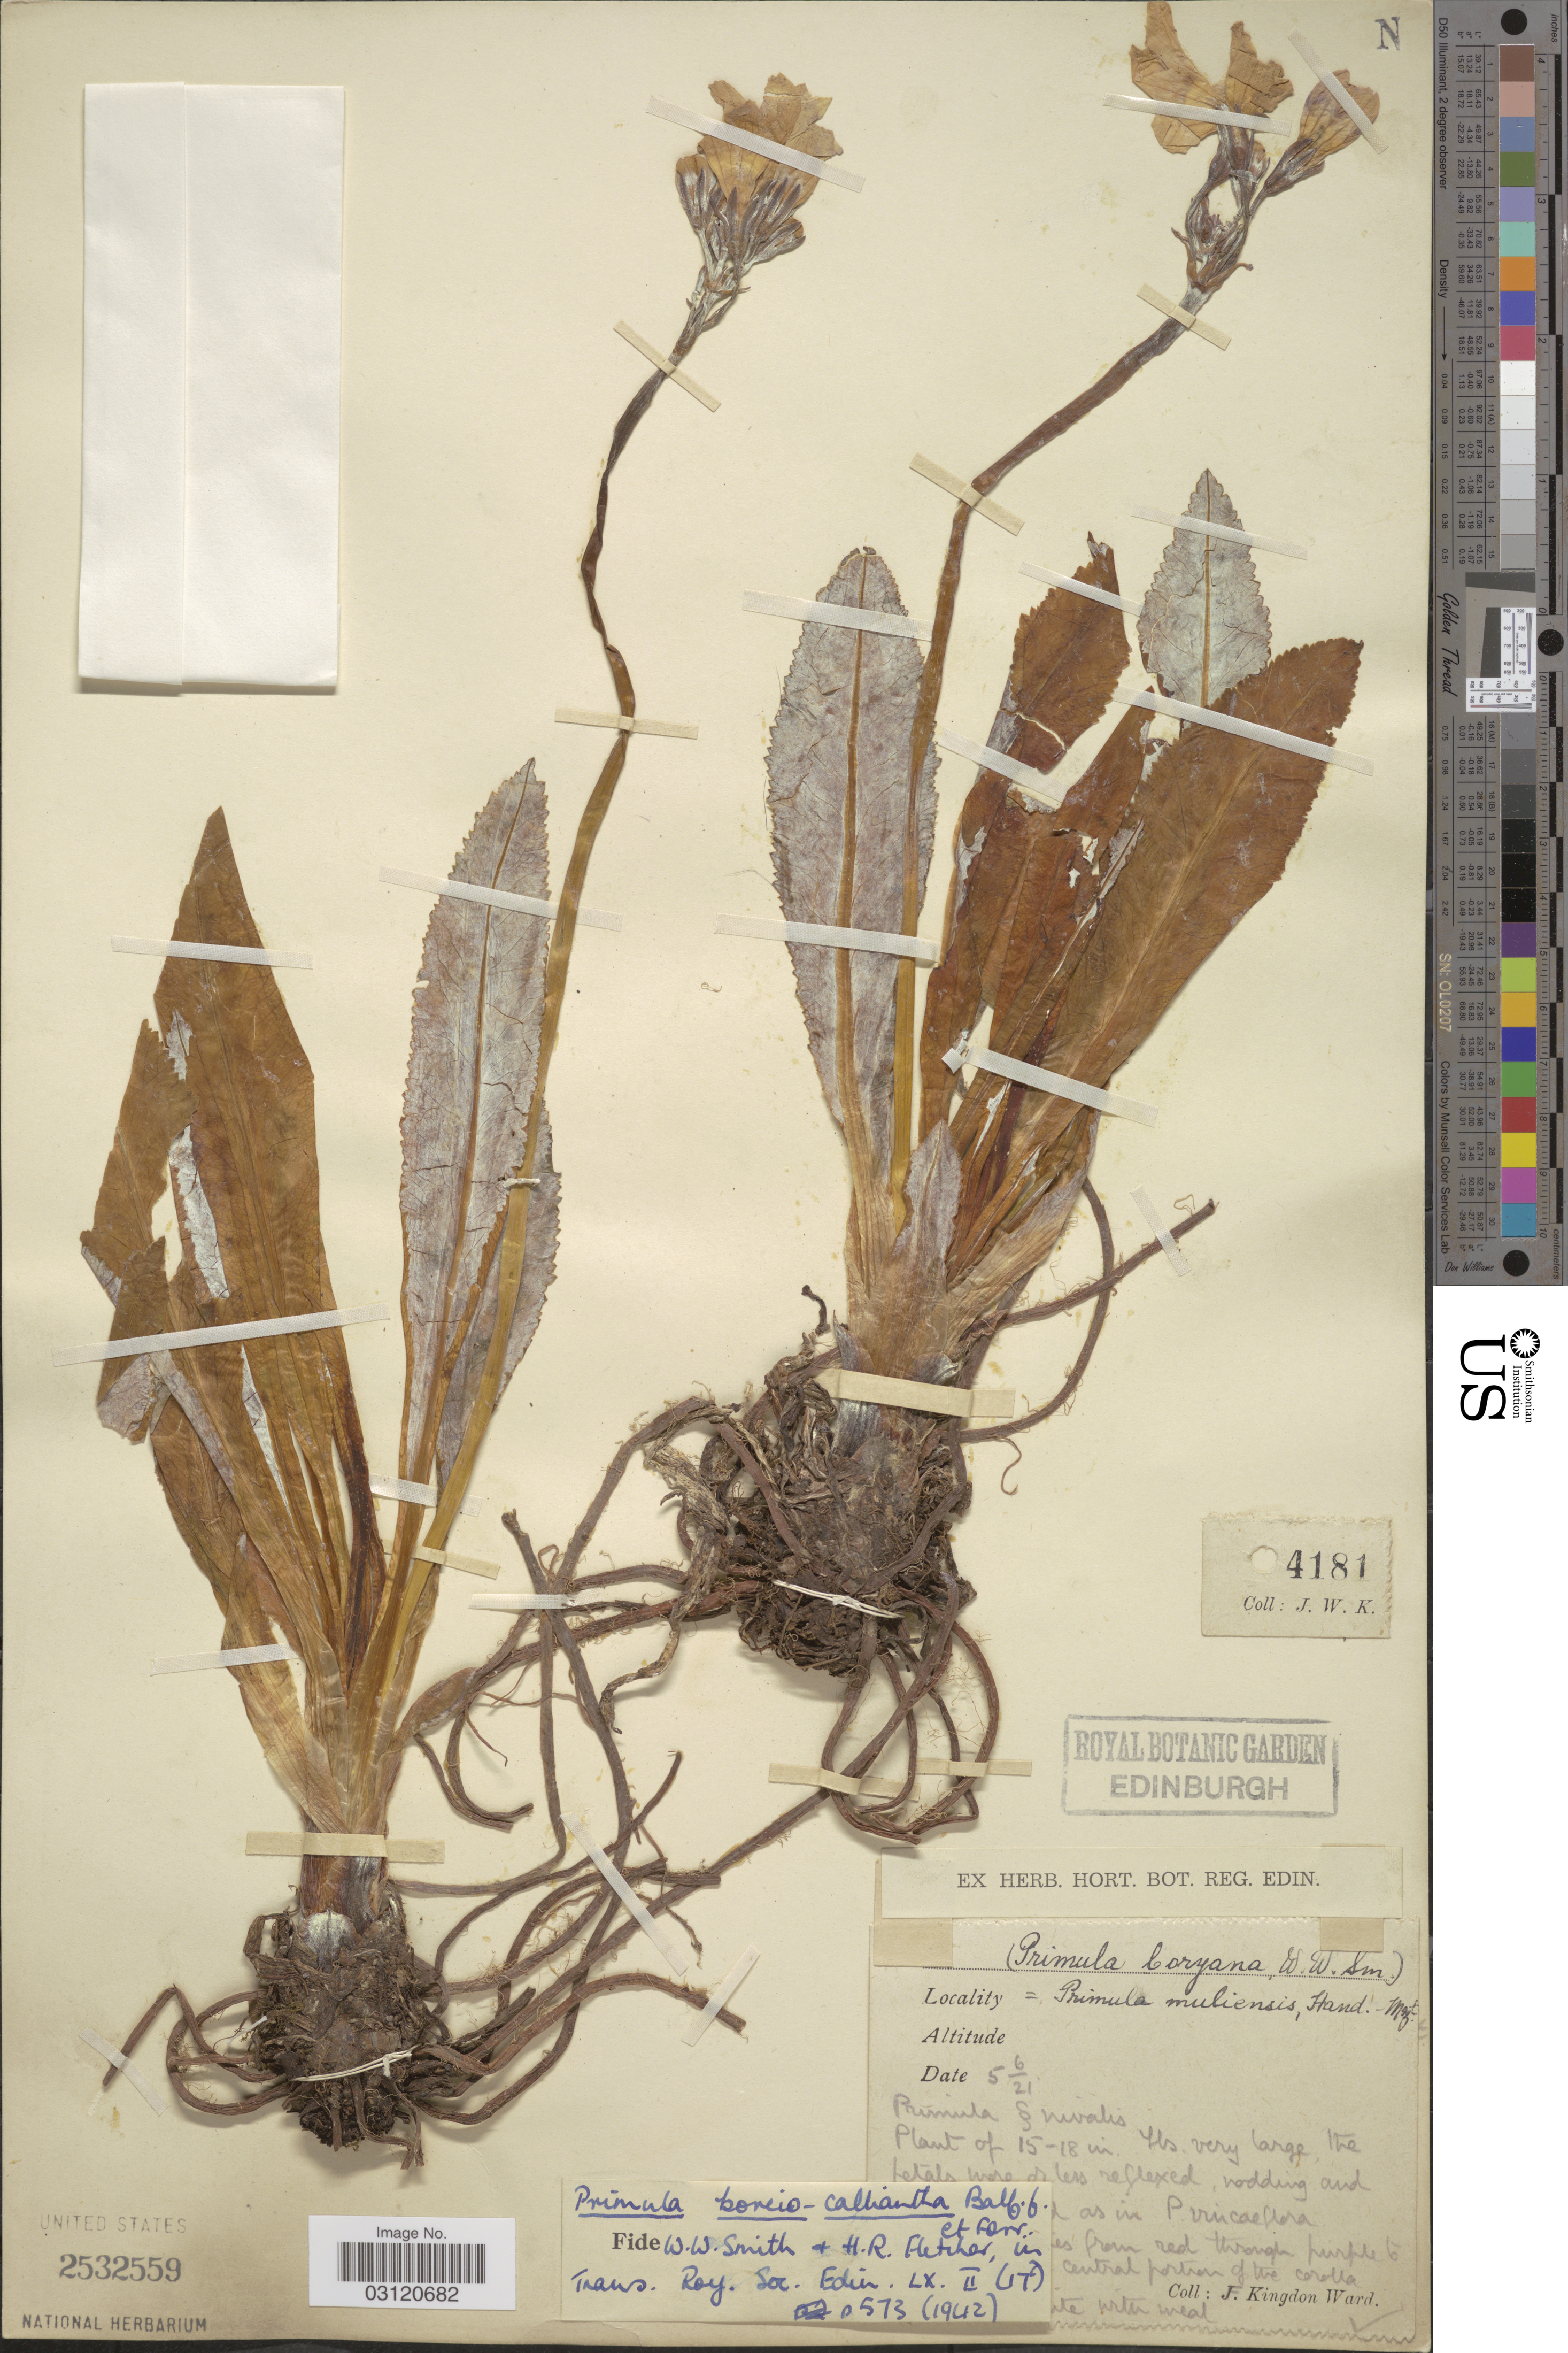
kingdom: Plantae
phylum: Tracheophyta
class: Magnoliopsida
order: Ericales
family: Primulaceae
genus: Primula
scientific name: Primula boreiocalliantha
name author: Balf. f. & Forrest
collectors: F. Kingdon Ward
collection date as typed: Transcribed d/m/y: 5/6/21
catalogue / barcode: US 2532559